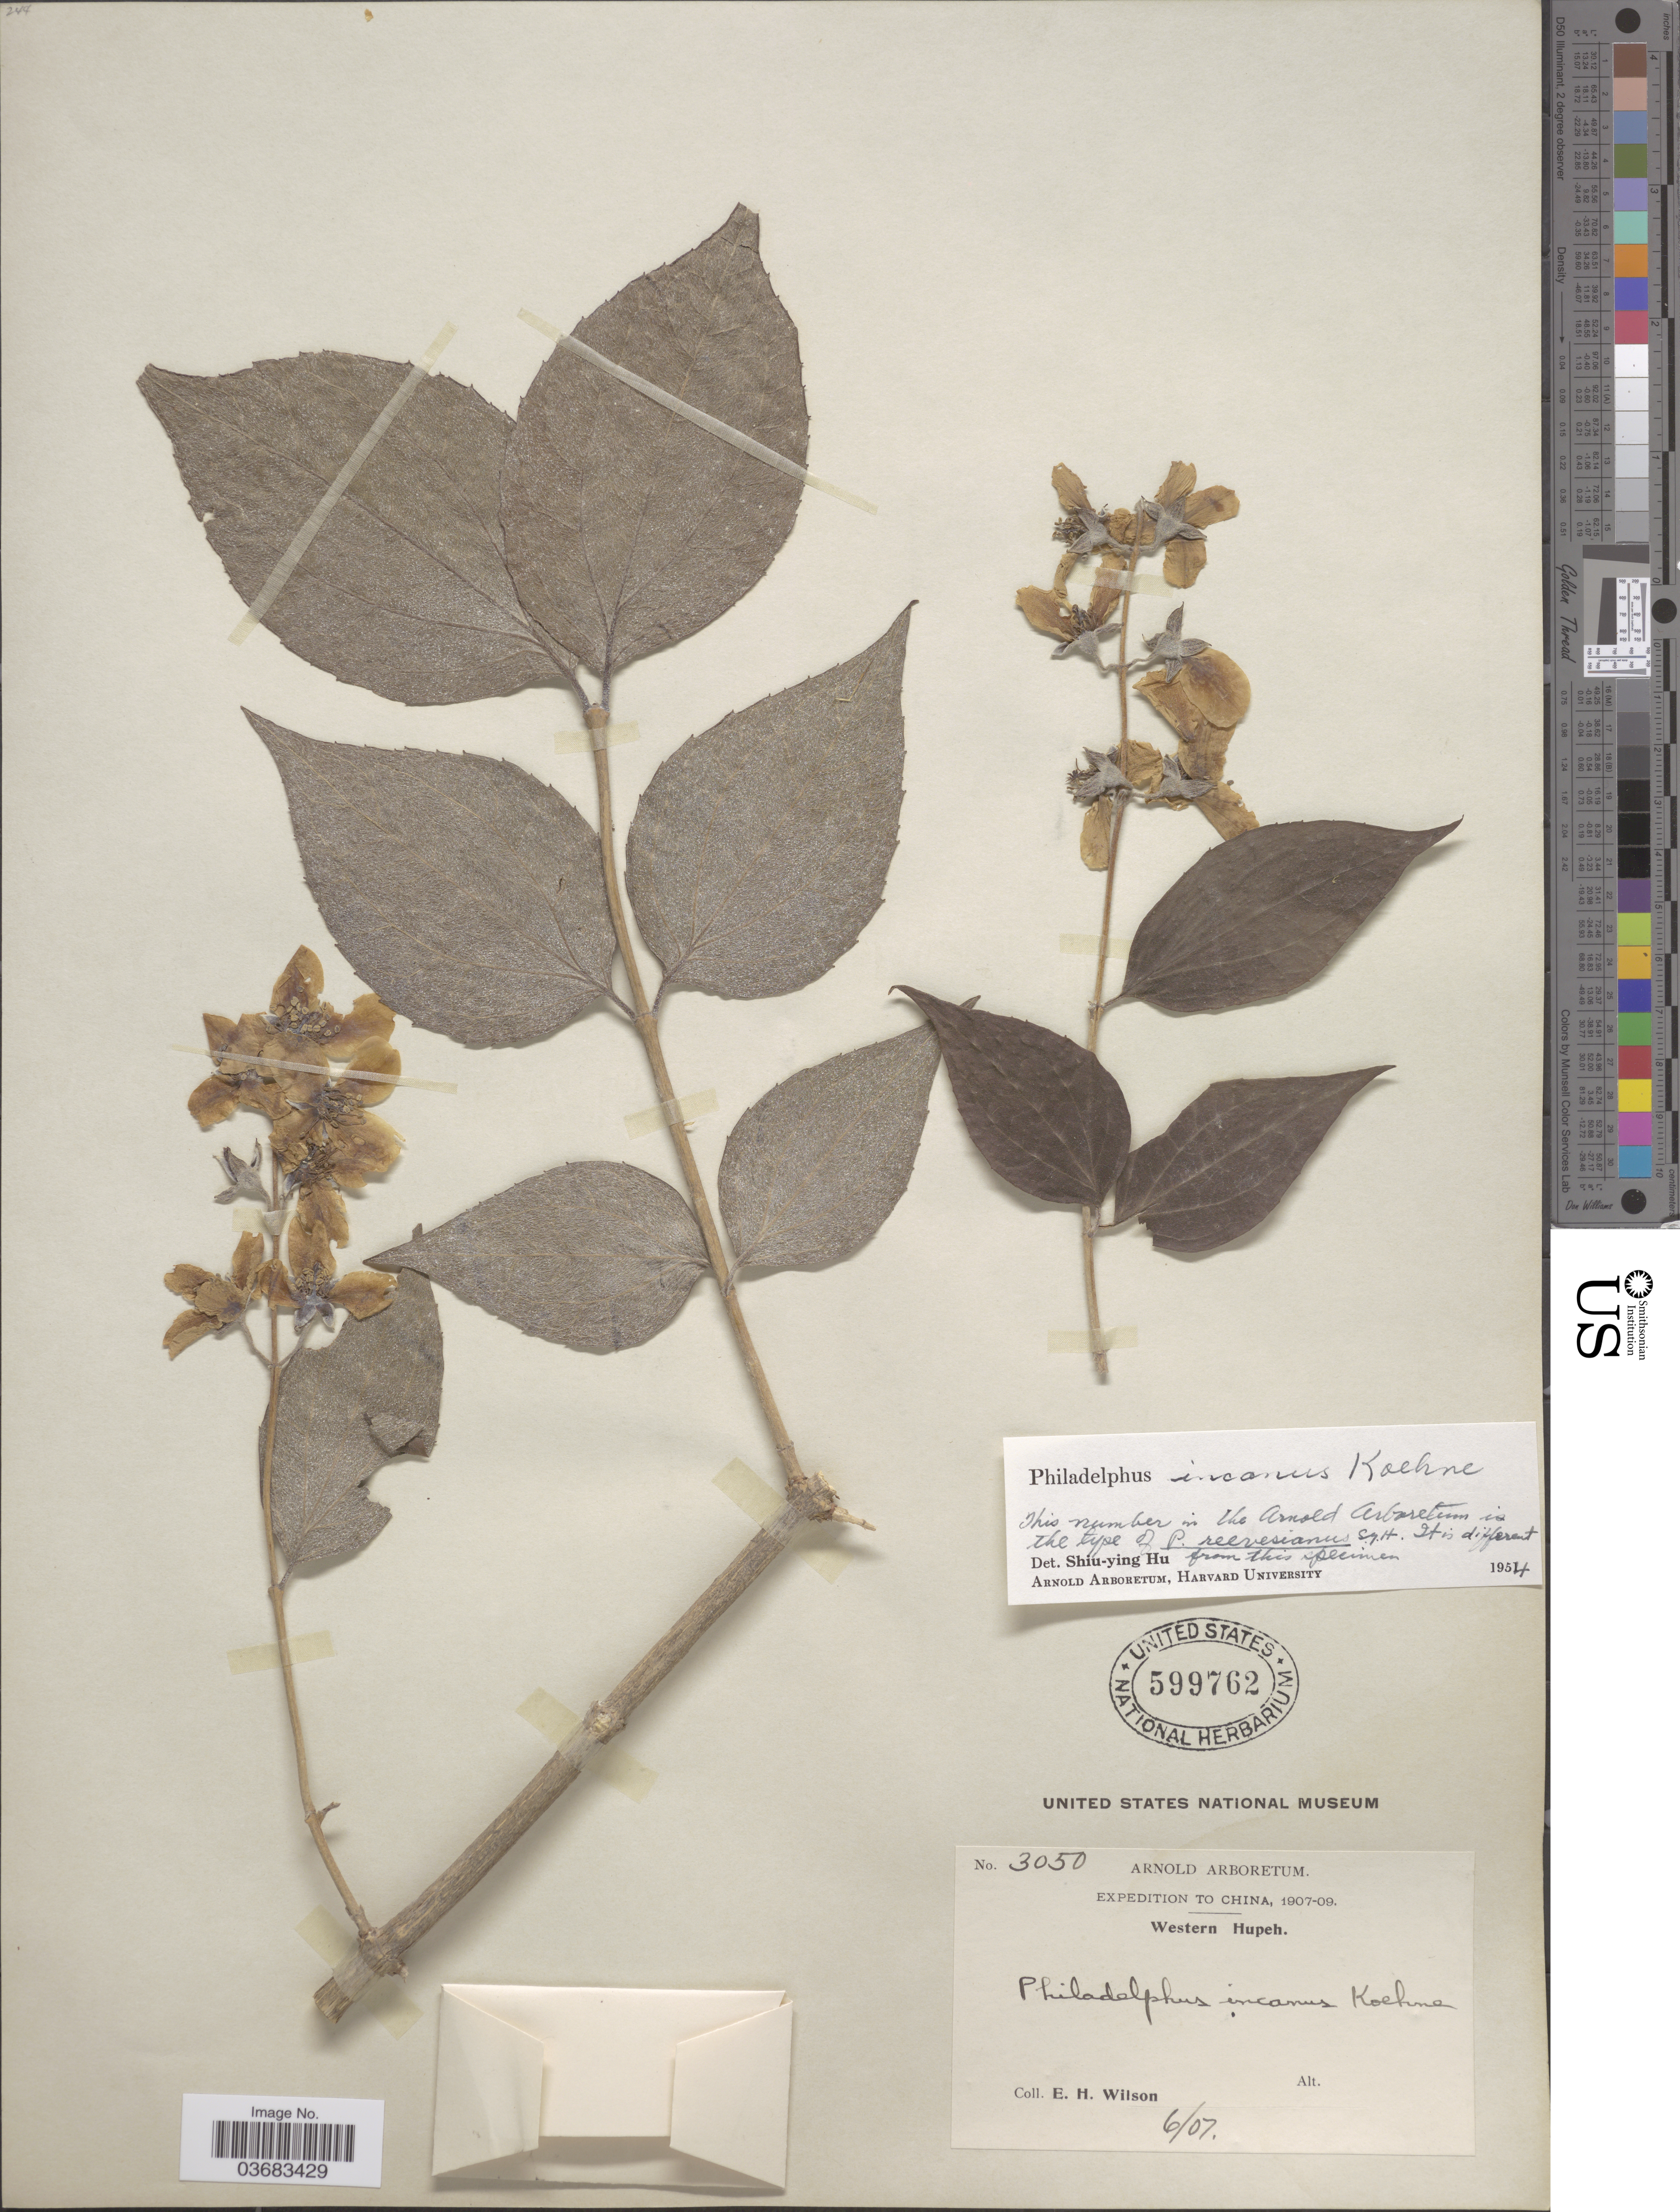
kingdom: Plantae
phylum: Tracheophyta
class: Magnoliopsida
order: Cornales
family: Hydrangeaceae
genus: Philadelphus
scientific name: Philadelphus incanus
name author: Koehne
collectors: E. Wilson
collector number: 3050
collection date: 1907-06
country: China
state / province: Hubei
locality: Expedition to China, 1907-09. Western Hupeh.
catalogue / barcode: US 599762